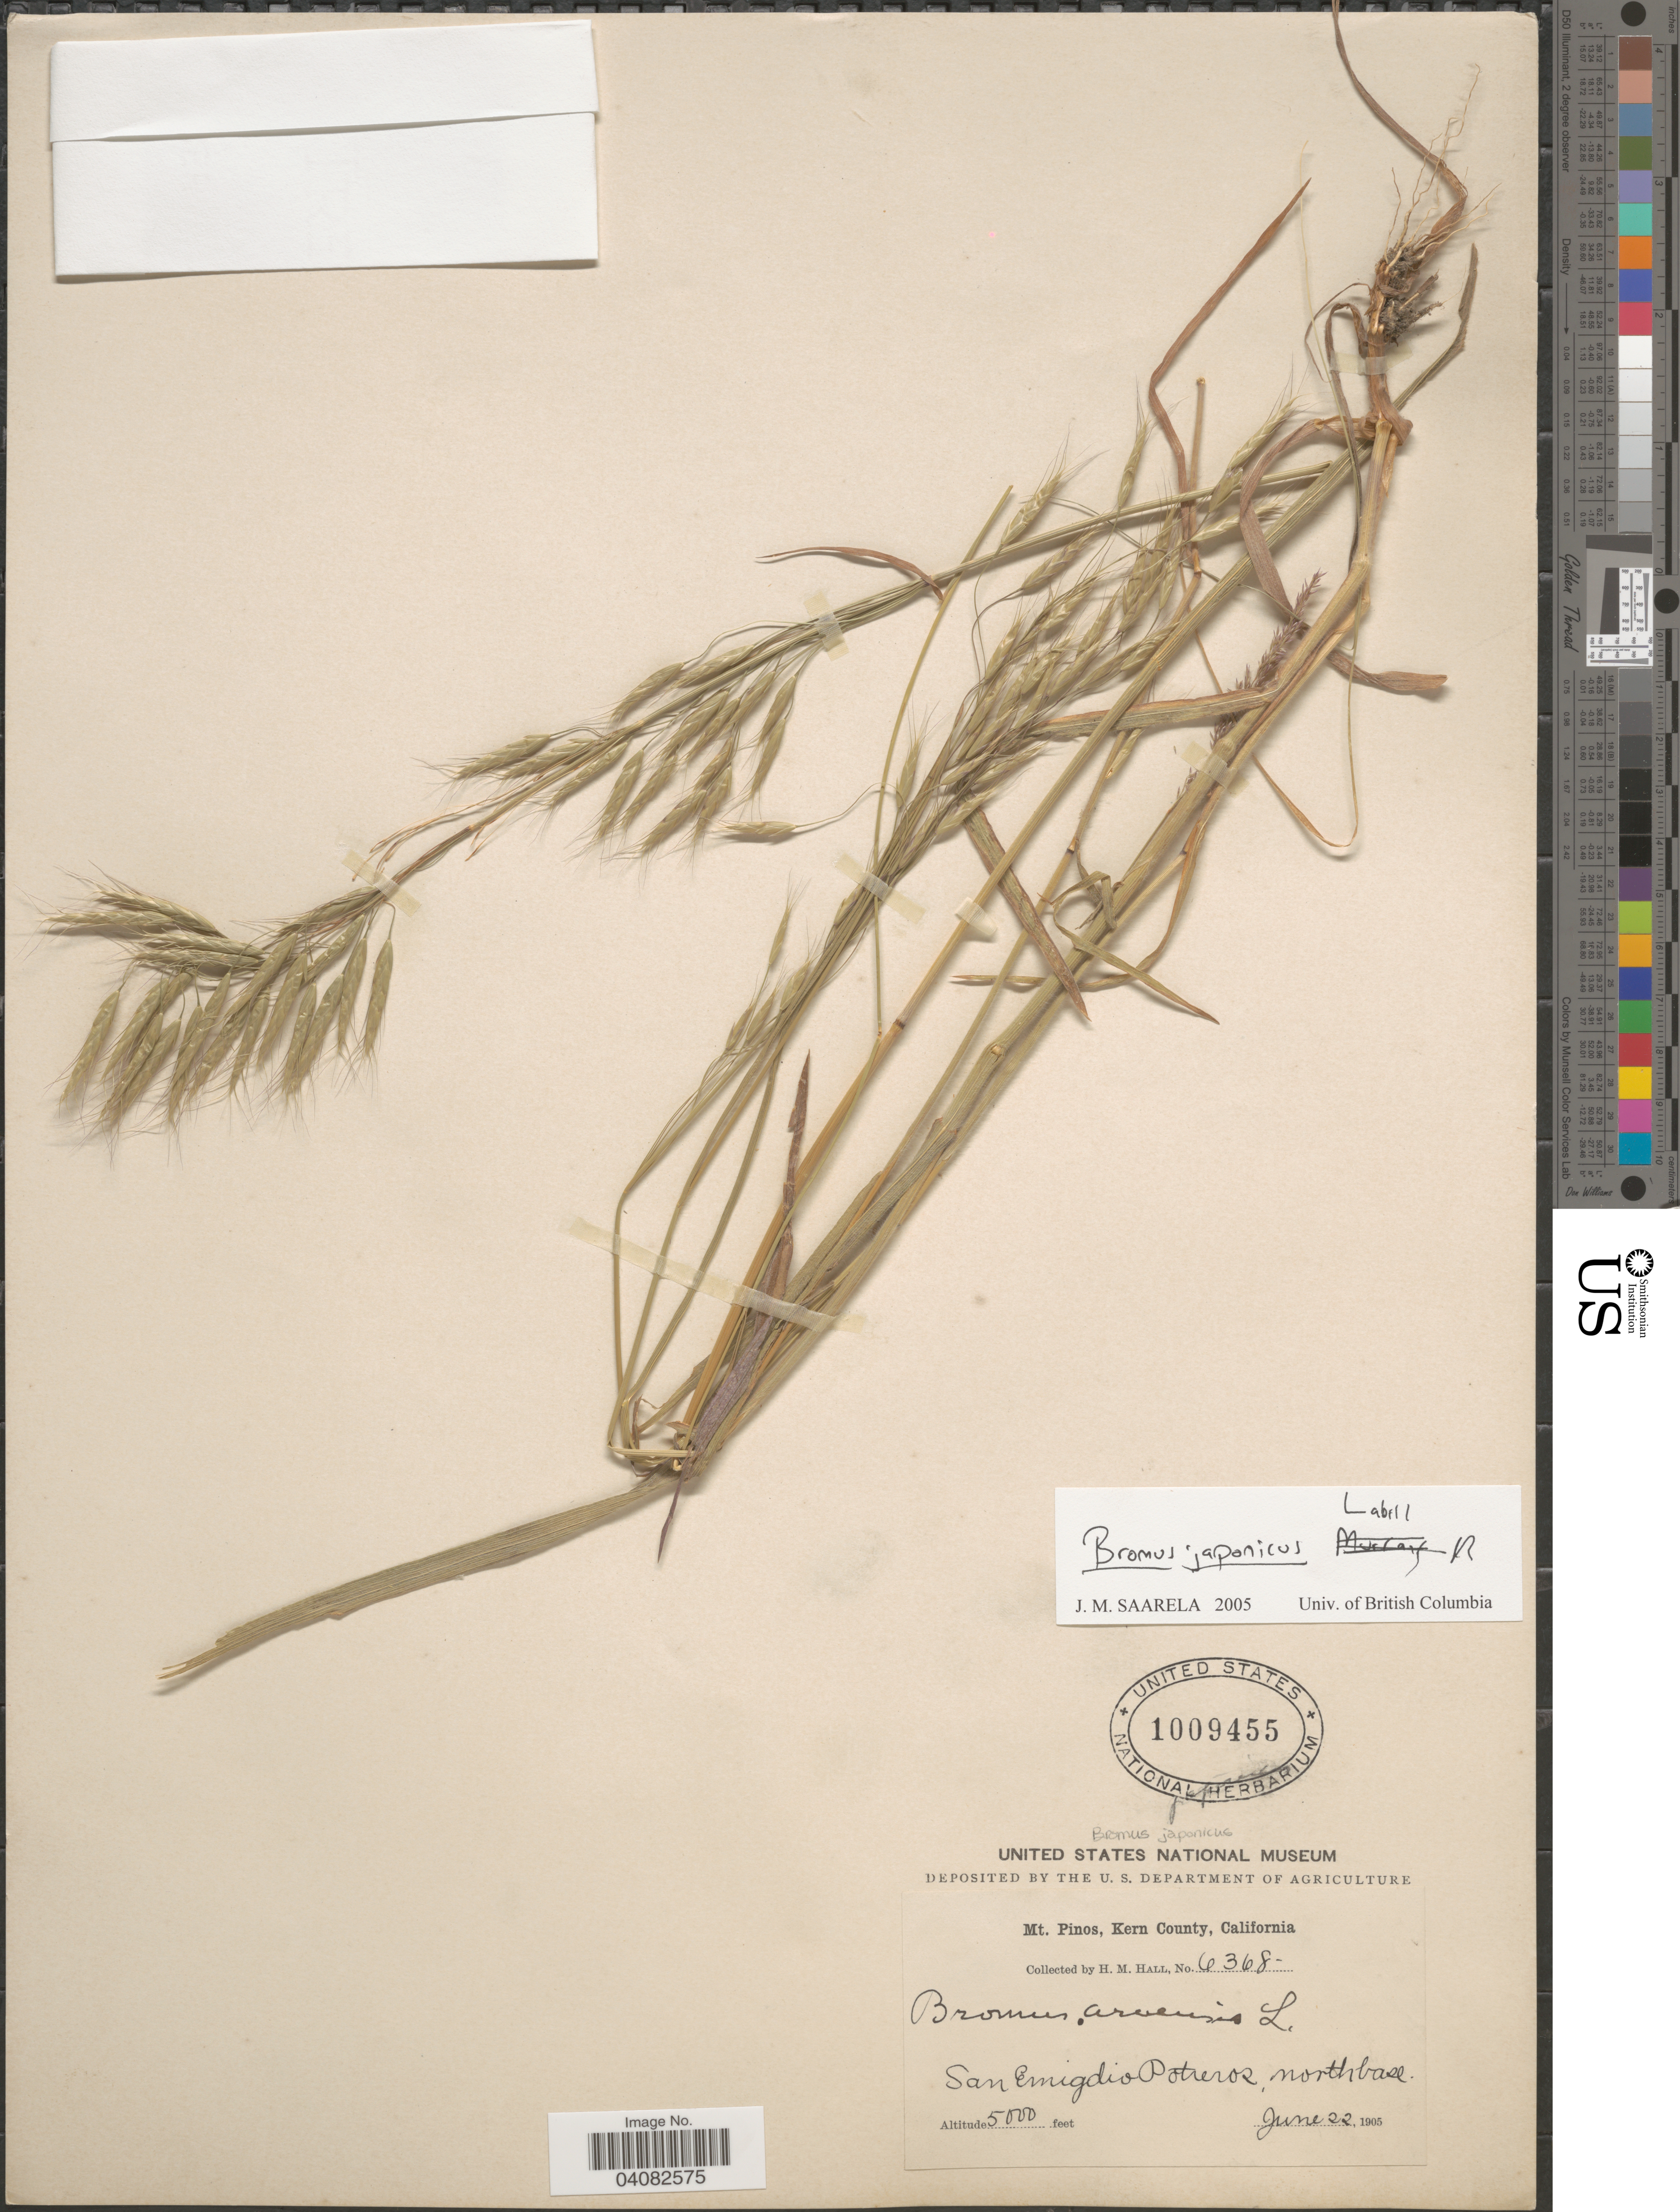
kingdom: Plantae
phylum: Tracheophyta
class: Liliopsida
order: Poales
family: Poaceae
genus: Bromus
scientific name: Bromus japonicus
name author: Houtt.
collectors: H. M. Hall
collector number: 6368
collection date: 1905-06-22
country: United States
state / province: California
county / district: Kern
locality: Mt. Pinos, Kern County. San Emigdio Potreros, north base.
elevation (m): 1524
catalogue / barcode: US 1009455